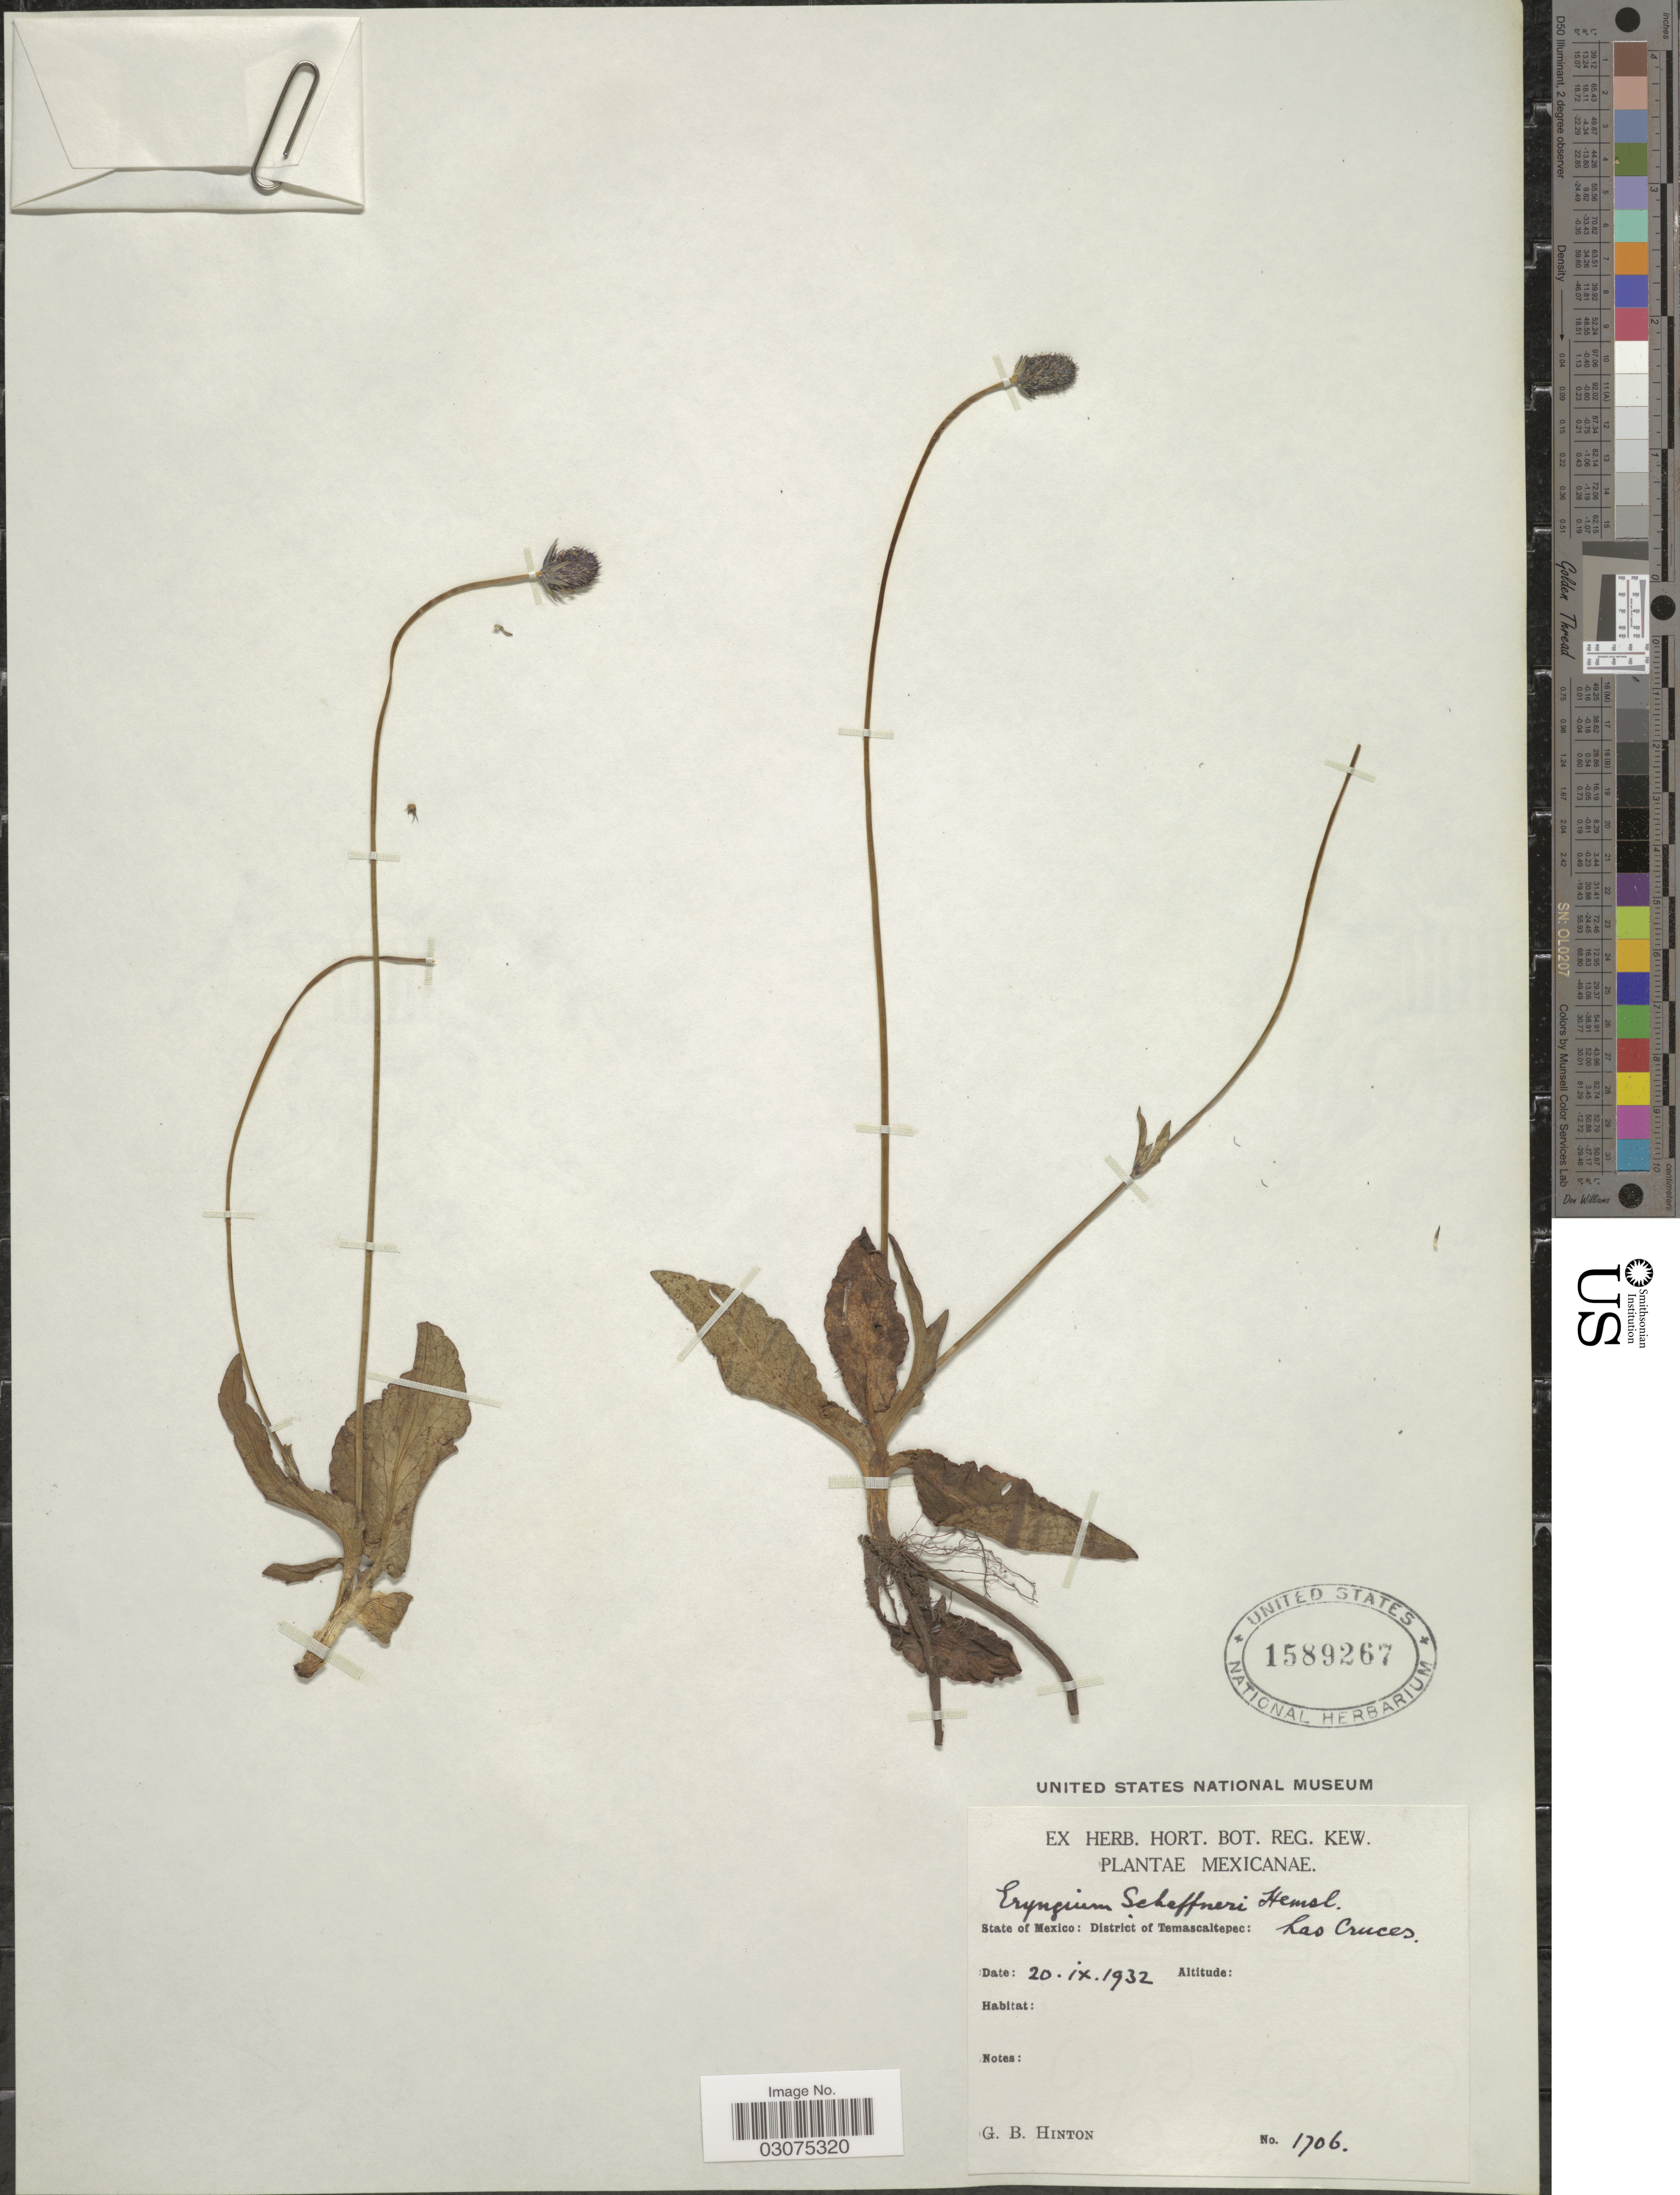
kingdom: Plantae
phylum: Tracheophyta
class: Magnoliopsida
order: Apiales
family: Apiaceae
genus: Eryngium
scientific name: Eryngium bonplandii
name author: F. Delaroche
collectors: G. B. Hinton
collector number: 1706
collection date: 1932-09-20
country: Mexico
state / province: México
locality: District of Temascaltepec: Las Cruces.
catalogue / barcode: US 1589267